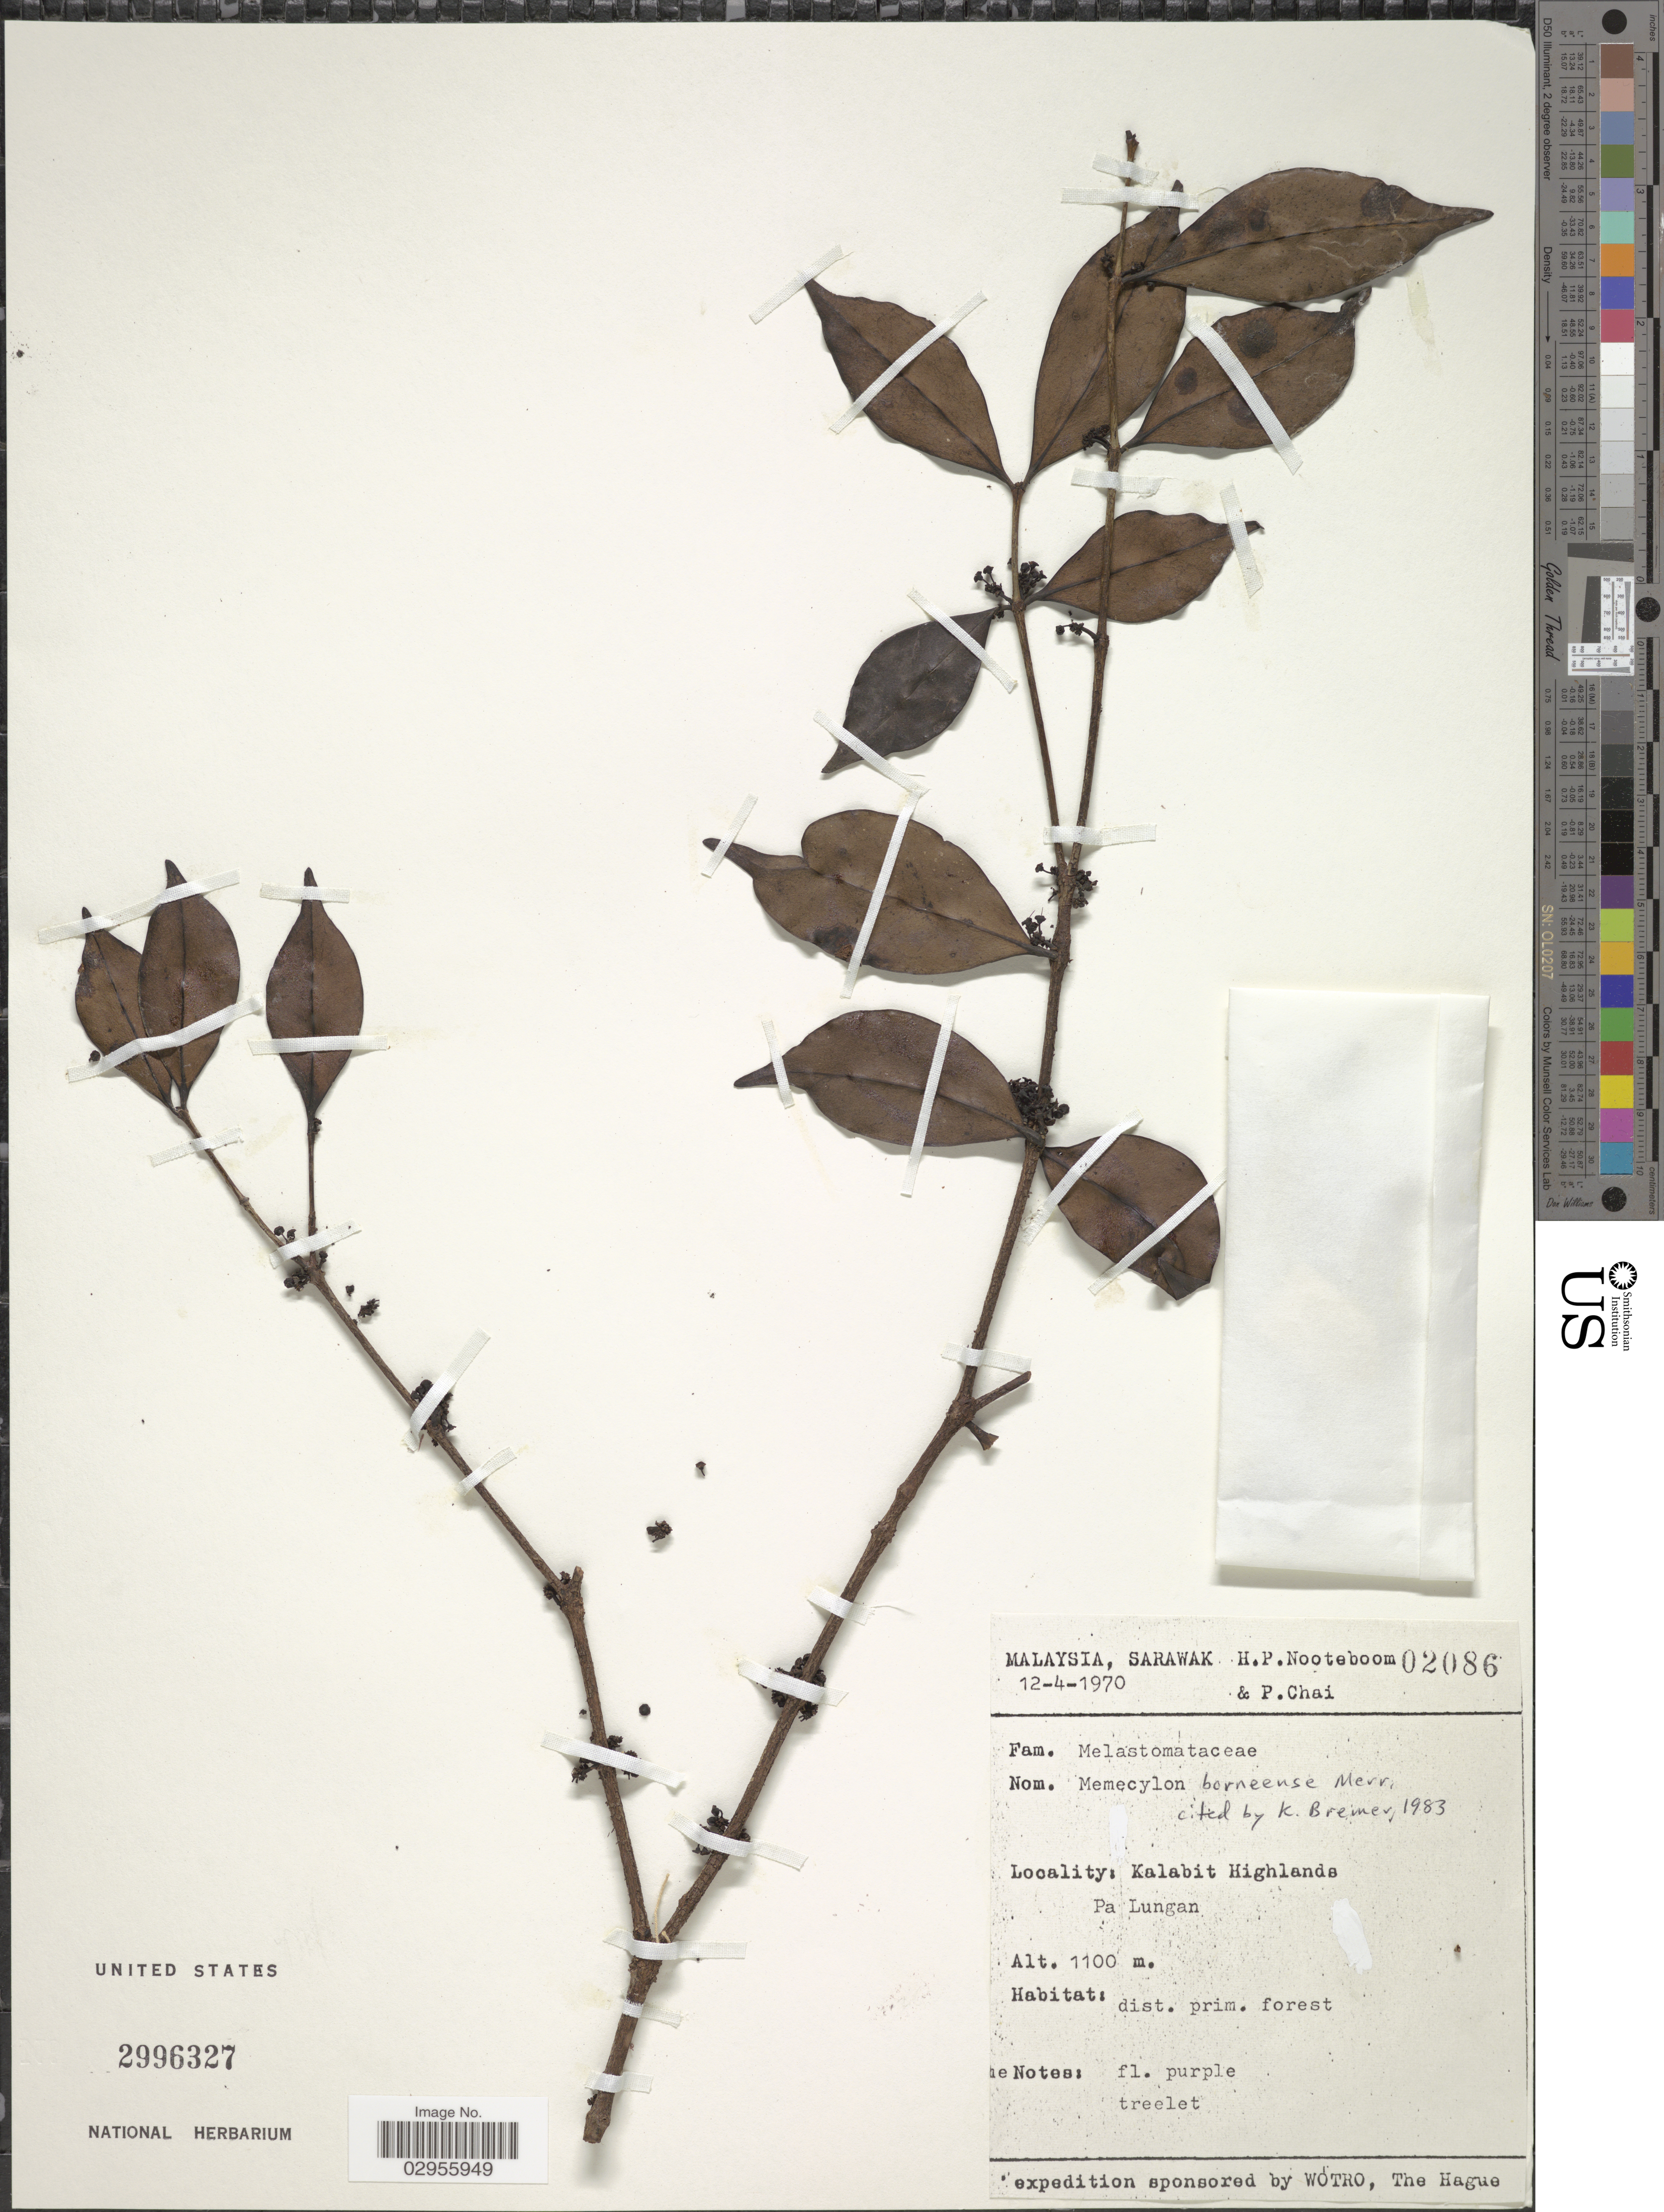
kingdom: Plantae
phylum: Tracheophyta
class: Magnoliopsida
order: Myrtales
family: Melastomataceae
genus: Memecylon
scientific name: Memecylon borneense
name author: Merr.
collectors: H. P. Nooteboom & P. Chai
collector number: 02086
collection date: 1970-04-12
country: Malaysia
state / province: Sarawak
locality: Kalabit Highlands. Pa Lungan.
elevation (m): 1100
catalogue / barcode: US 2996327